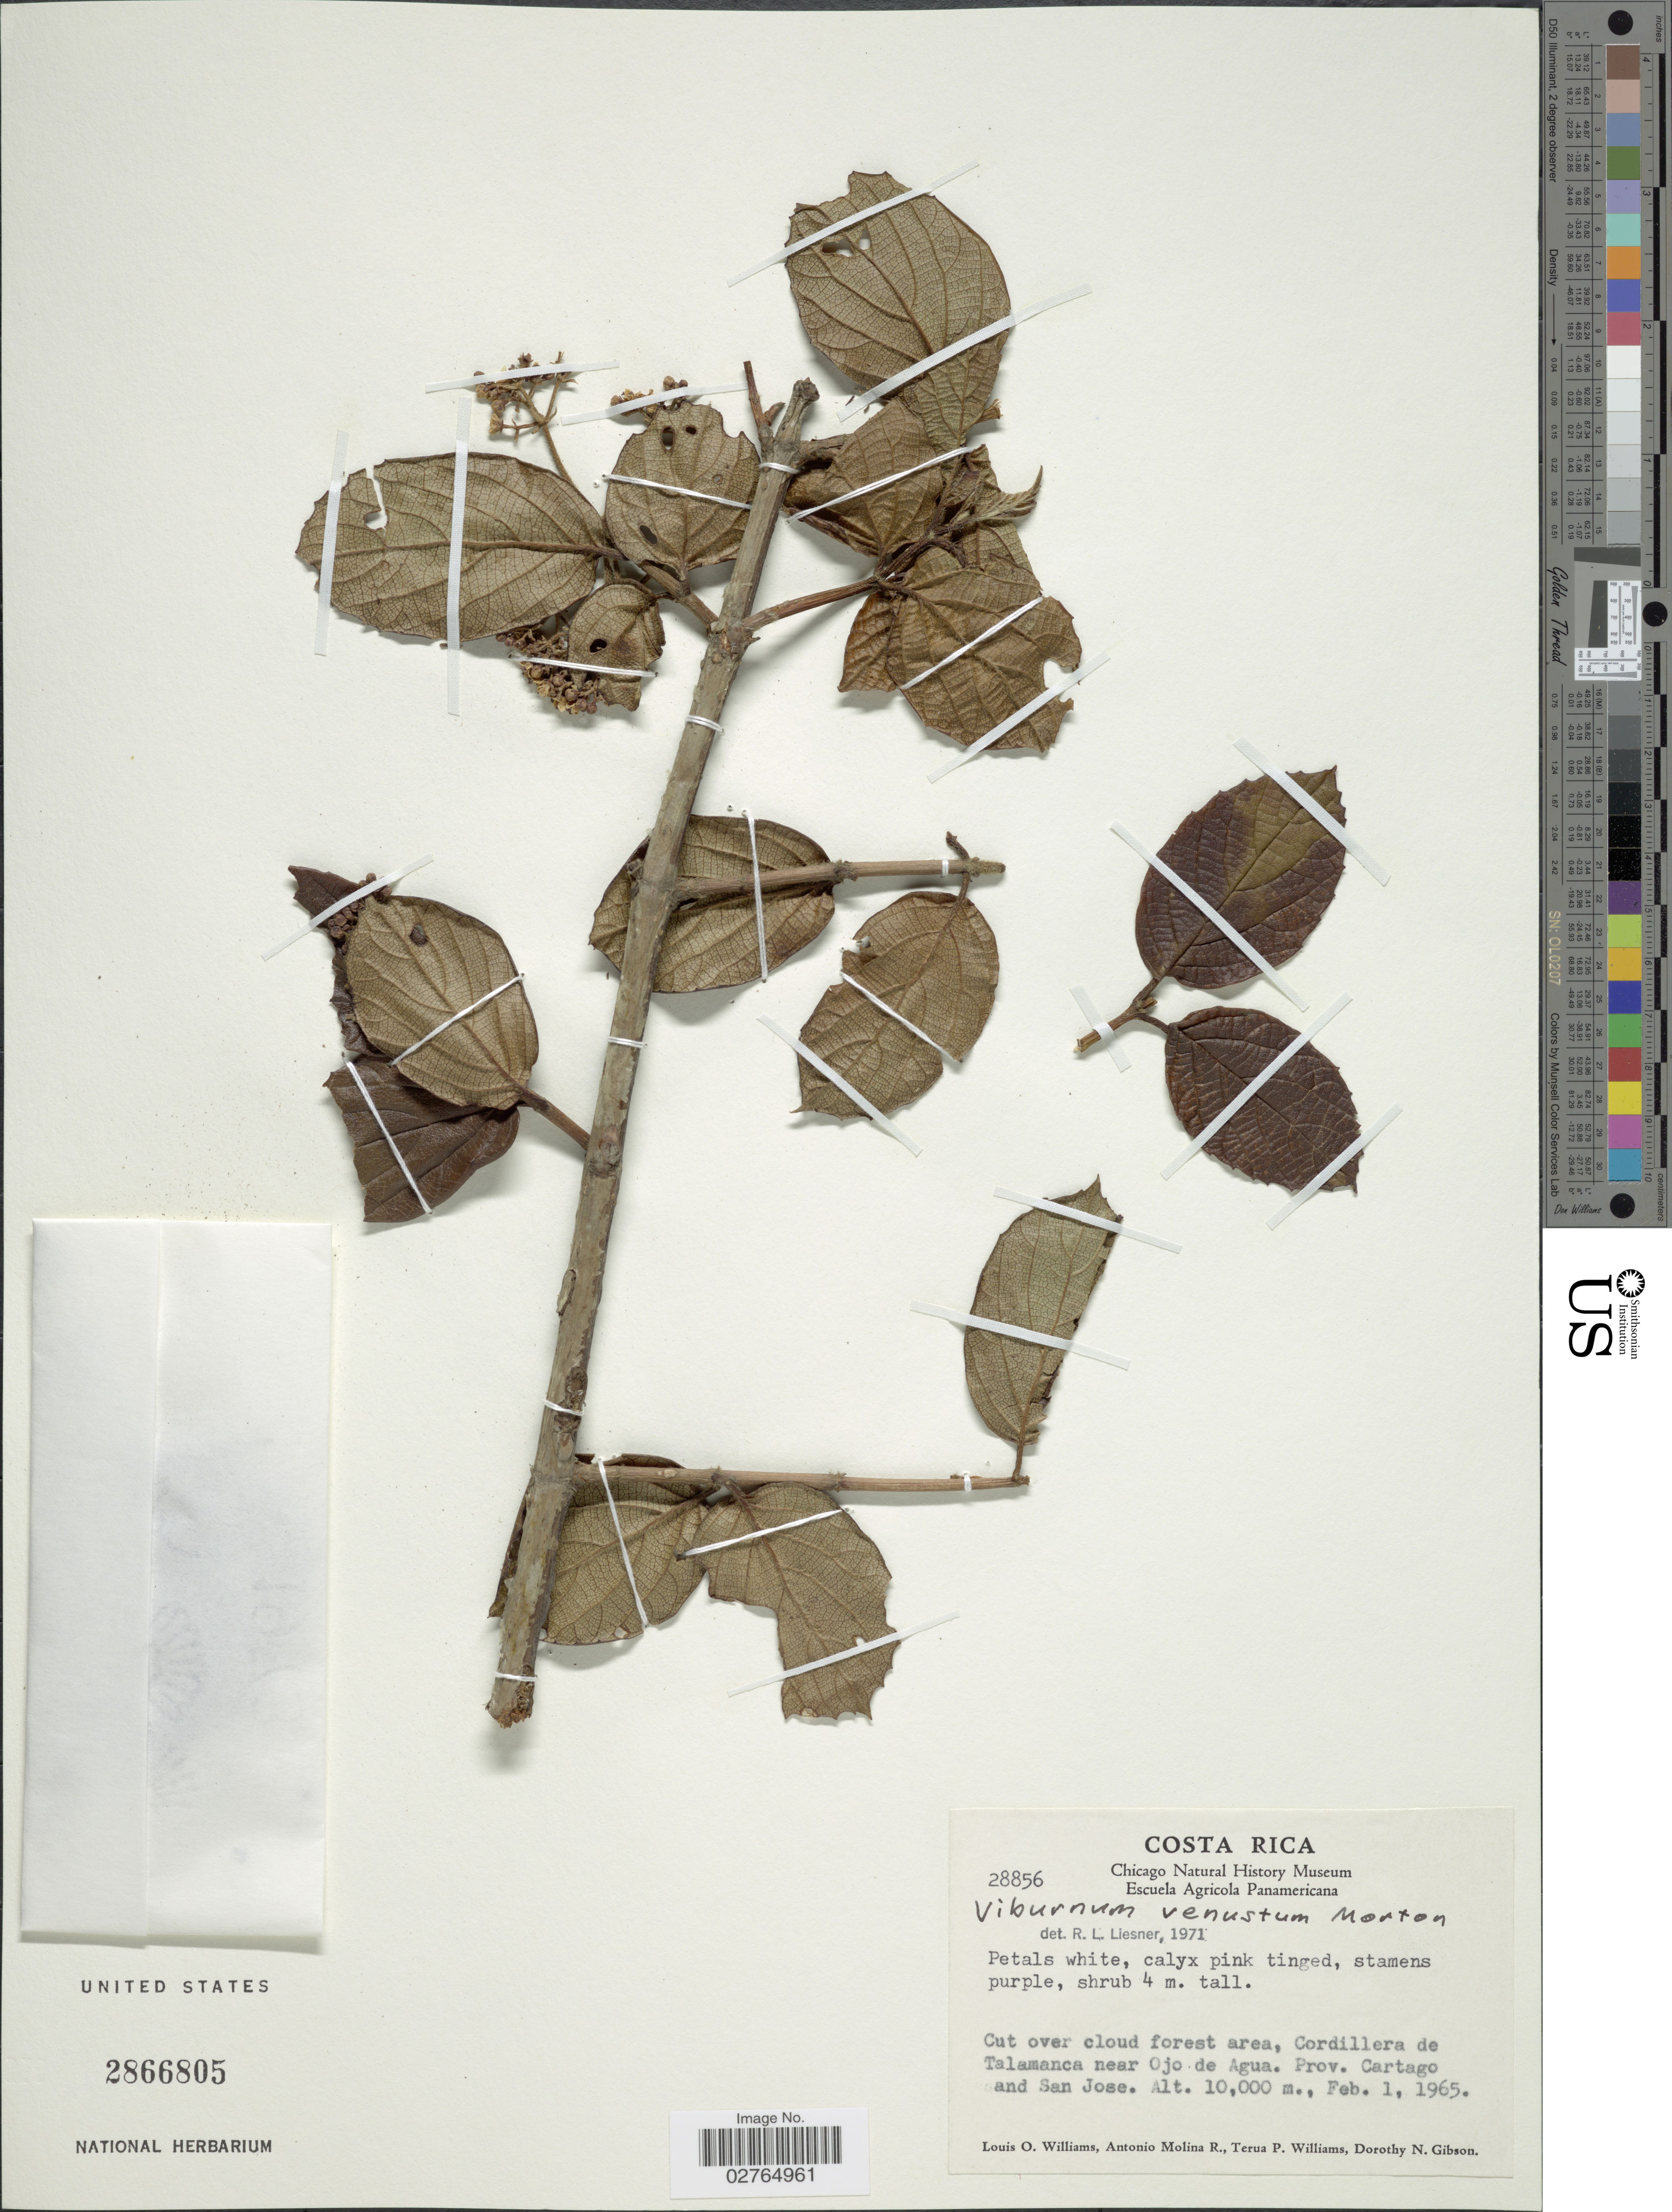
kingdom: Plantae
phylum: Tracheophyta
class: Magnoliopsida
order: Dipsacales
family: Viburnaceae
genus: Viburnum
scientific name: Viburnum venustum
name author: C.V. Morton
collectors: L. O. Williams, A. Molina R., T. P. Williams & D. N. Gibson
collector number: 28856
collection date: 1965-02-01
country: Costa Rica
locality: Cordillera de Talamanca near Ojo de Agua. Prov. Cartago and San Jose.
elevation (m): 10000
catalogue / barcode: US 2866805